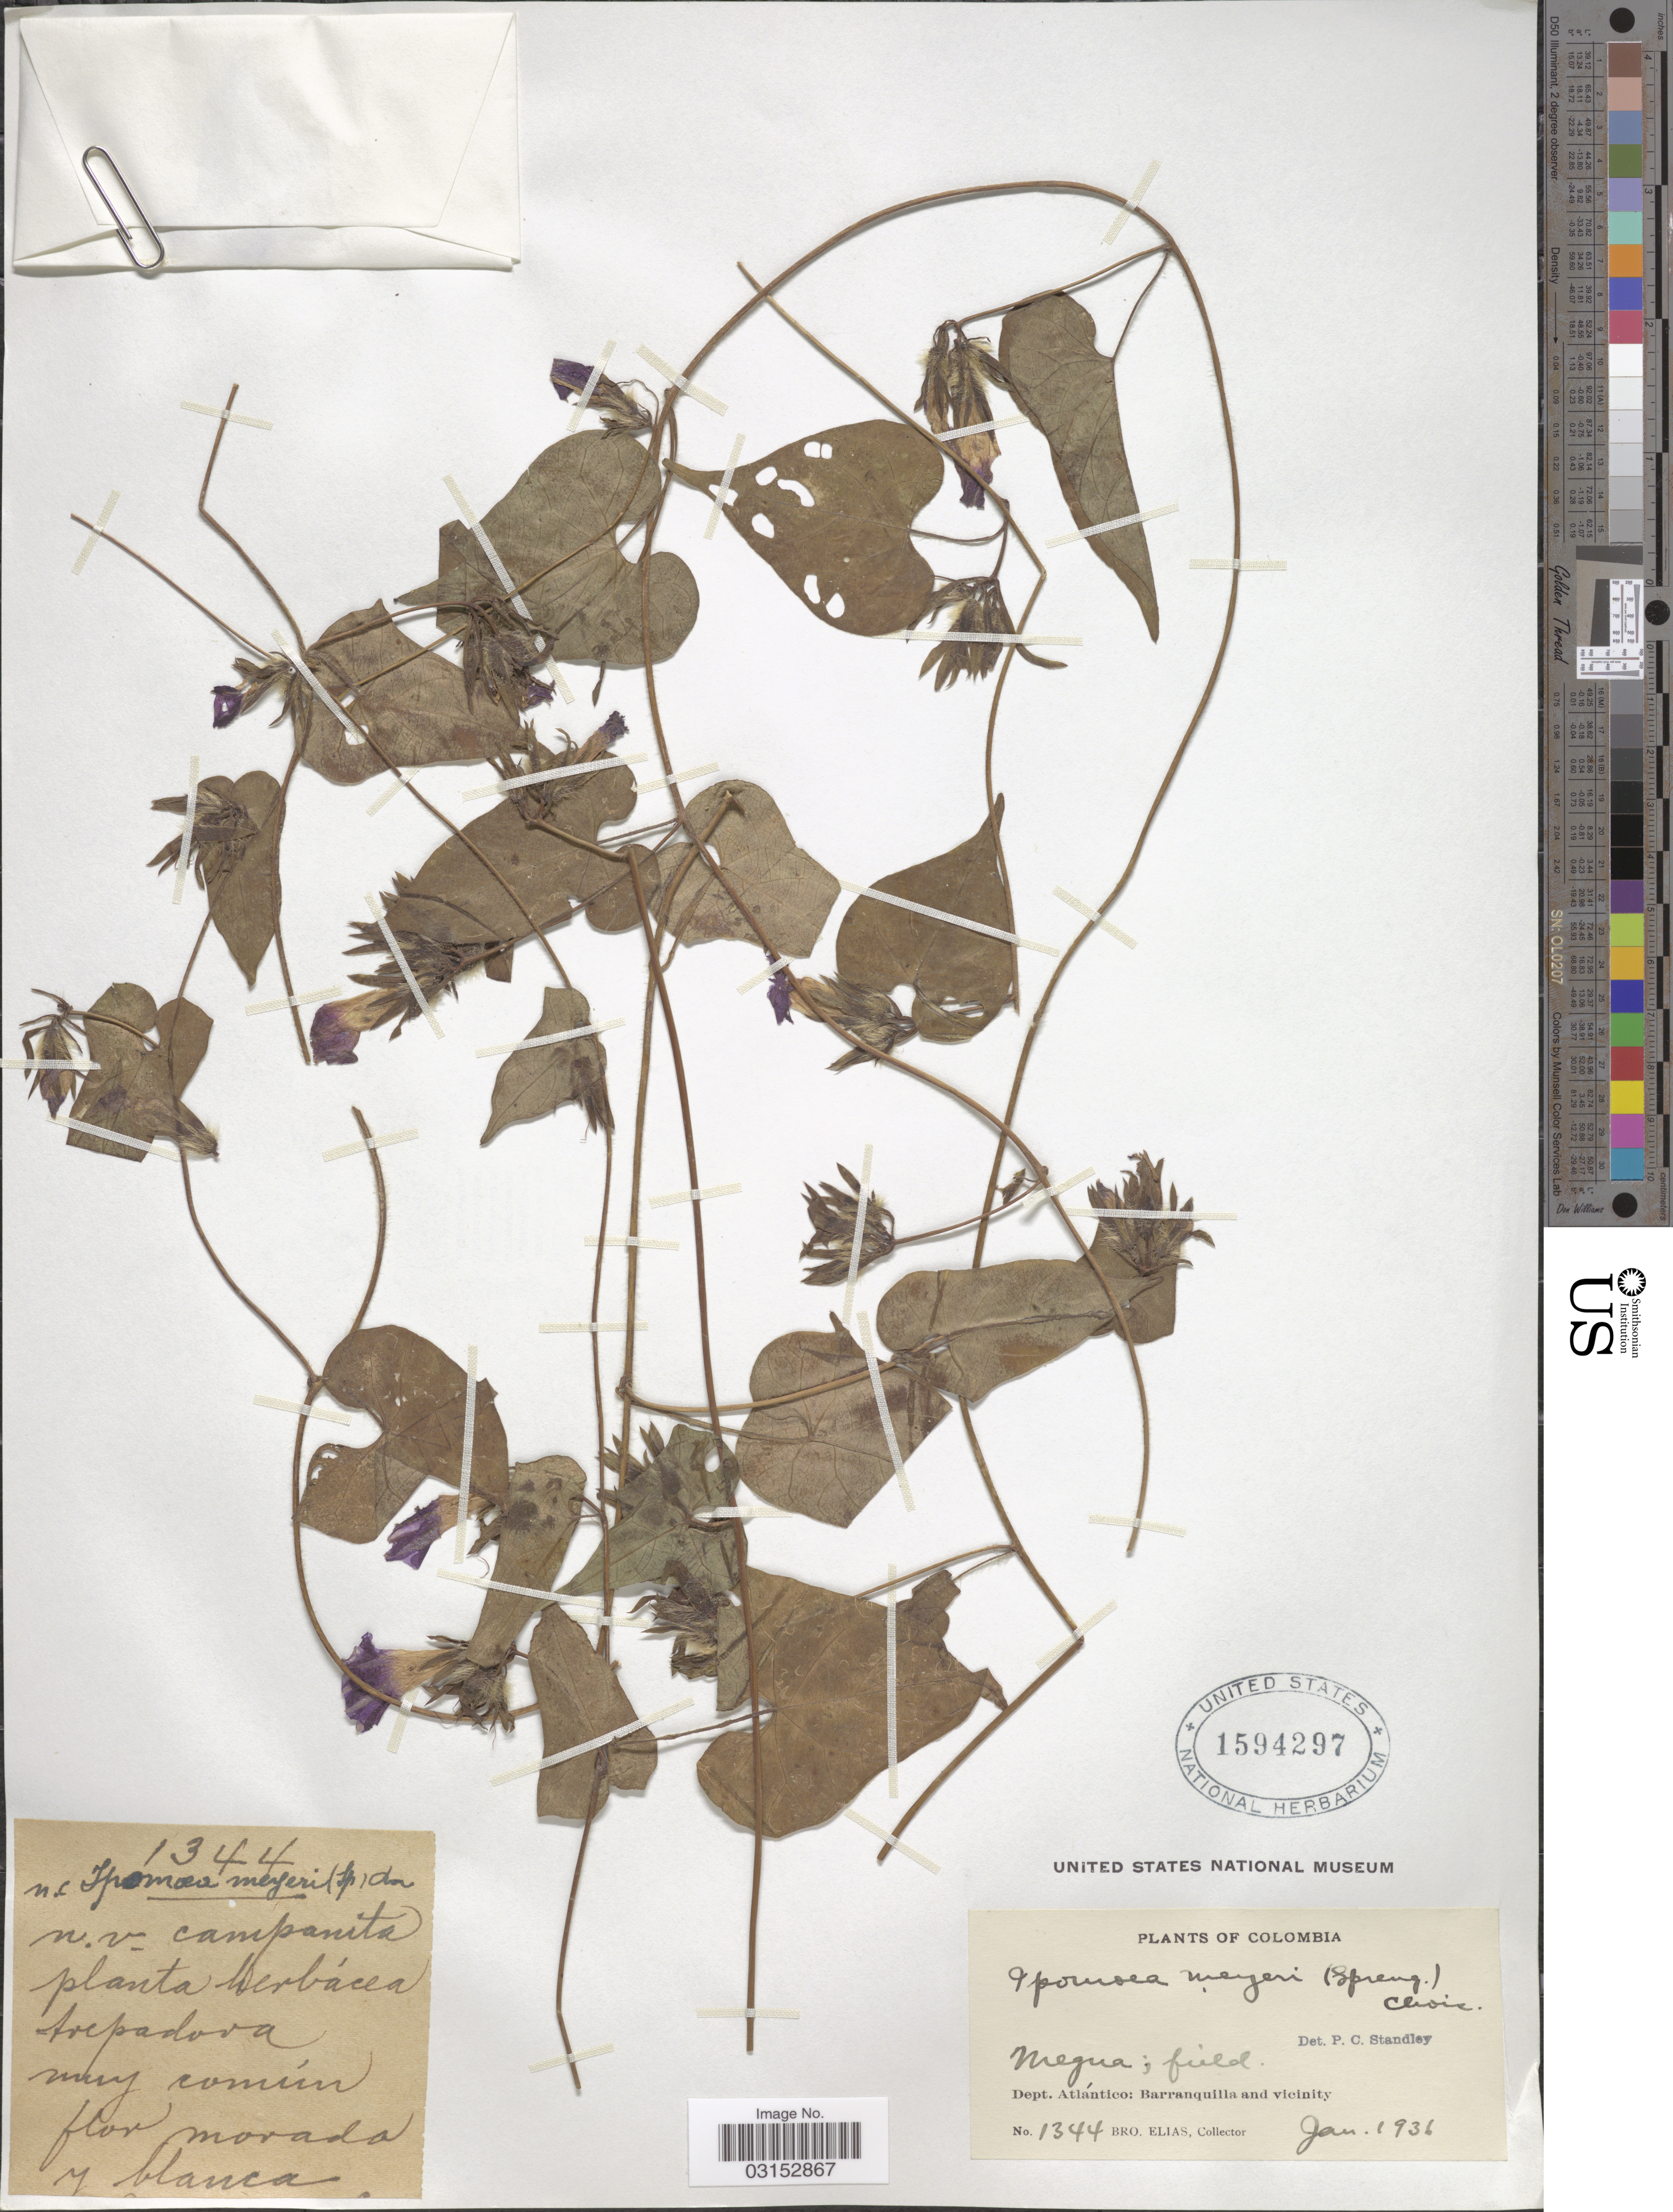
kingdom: Plantae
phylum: Tracheophyta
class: Magnoliopsida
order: Solanales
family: Convolvulaceae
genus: Ipomoea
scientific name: Ipomoea meyeri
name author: (Spreng.) G. Don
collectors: Bro. Elias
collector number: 1344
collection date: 1936-01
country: Colombia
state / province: Atlántico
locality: Megua; field. Dept. Atlántico: Barranquilla and vicinity.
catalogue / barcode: US 1594297